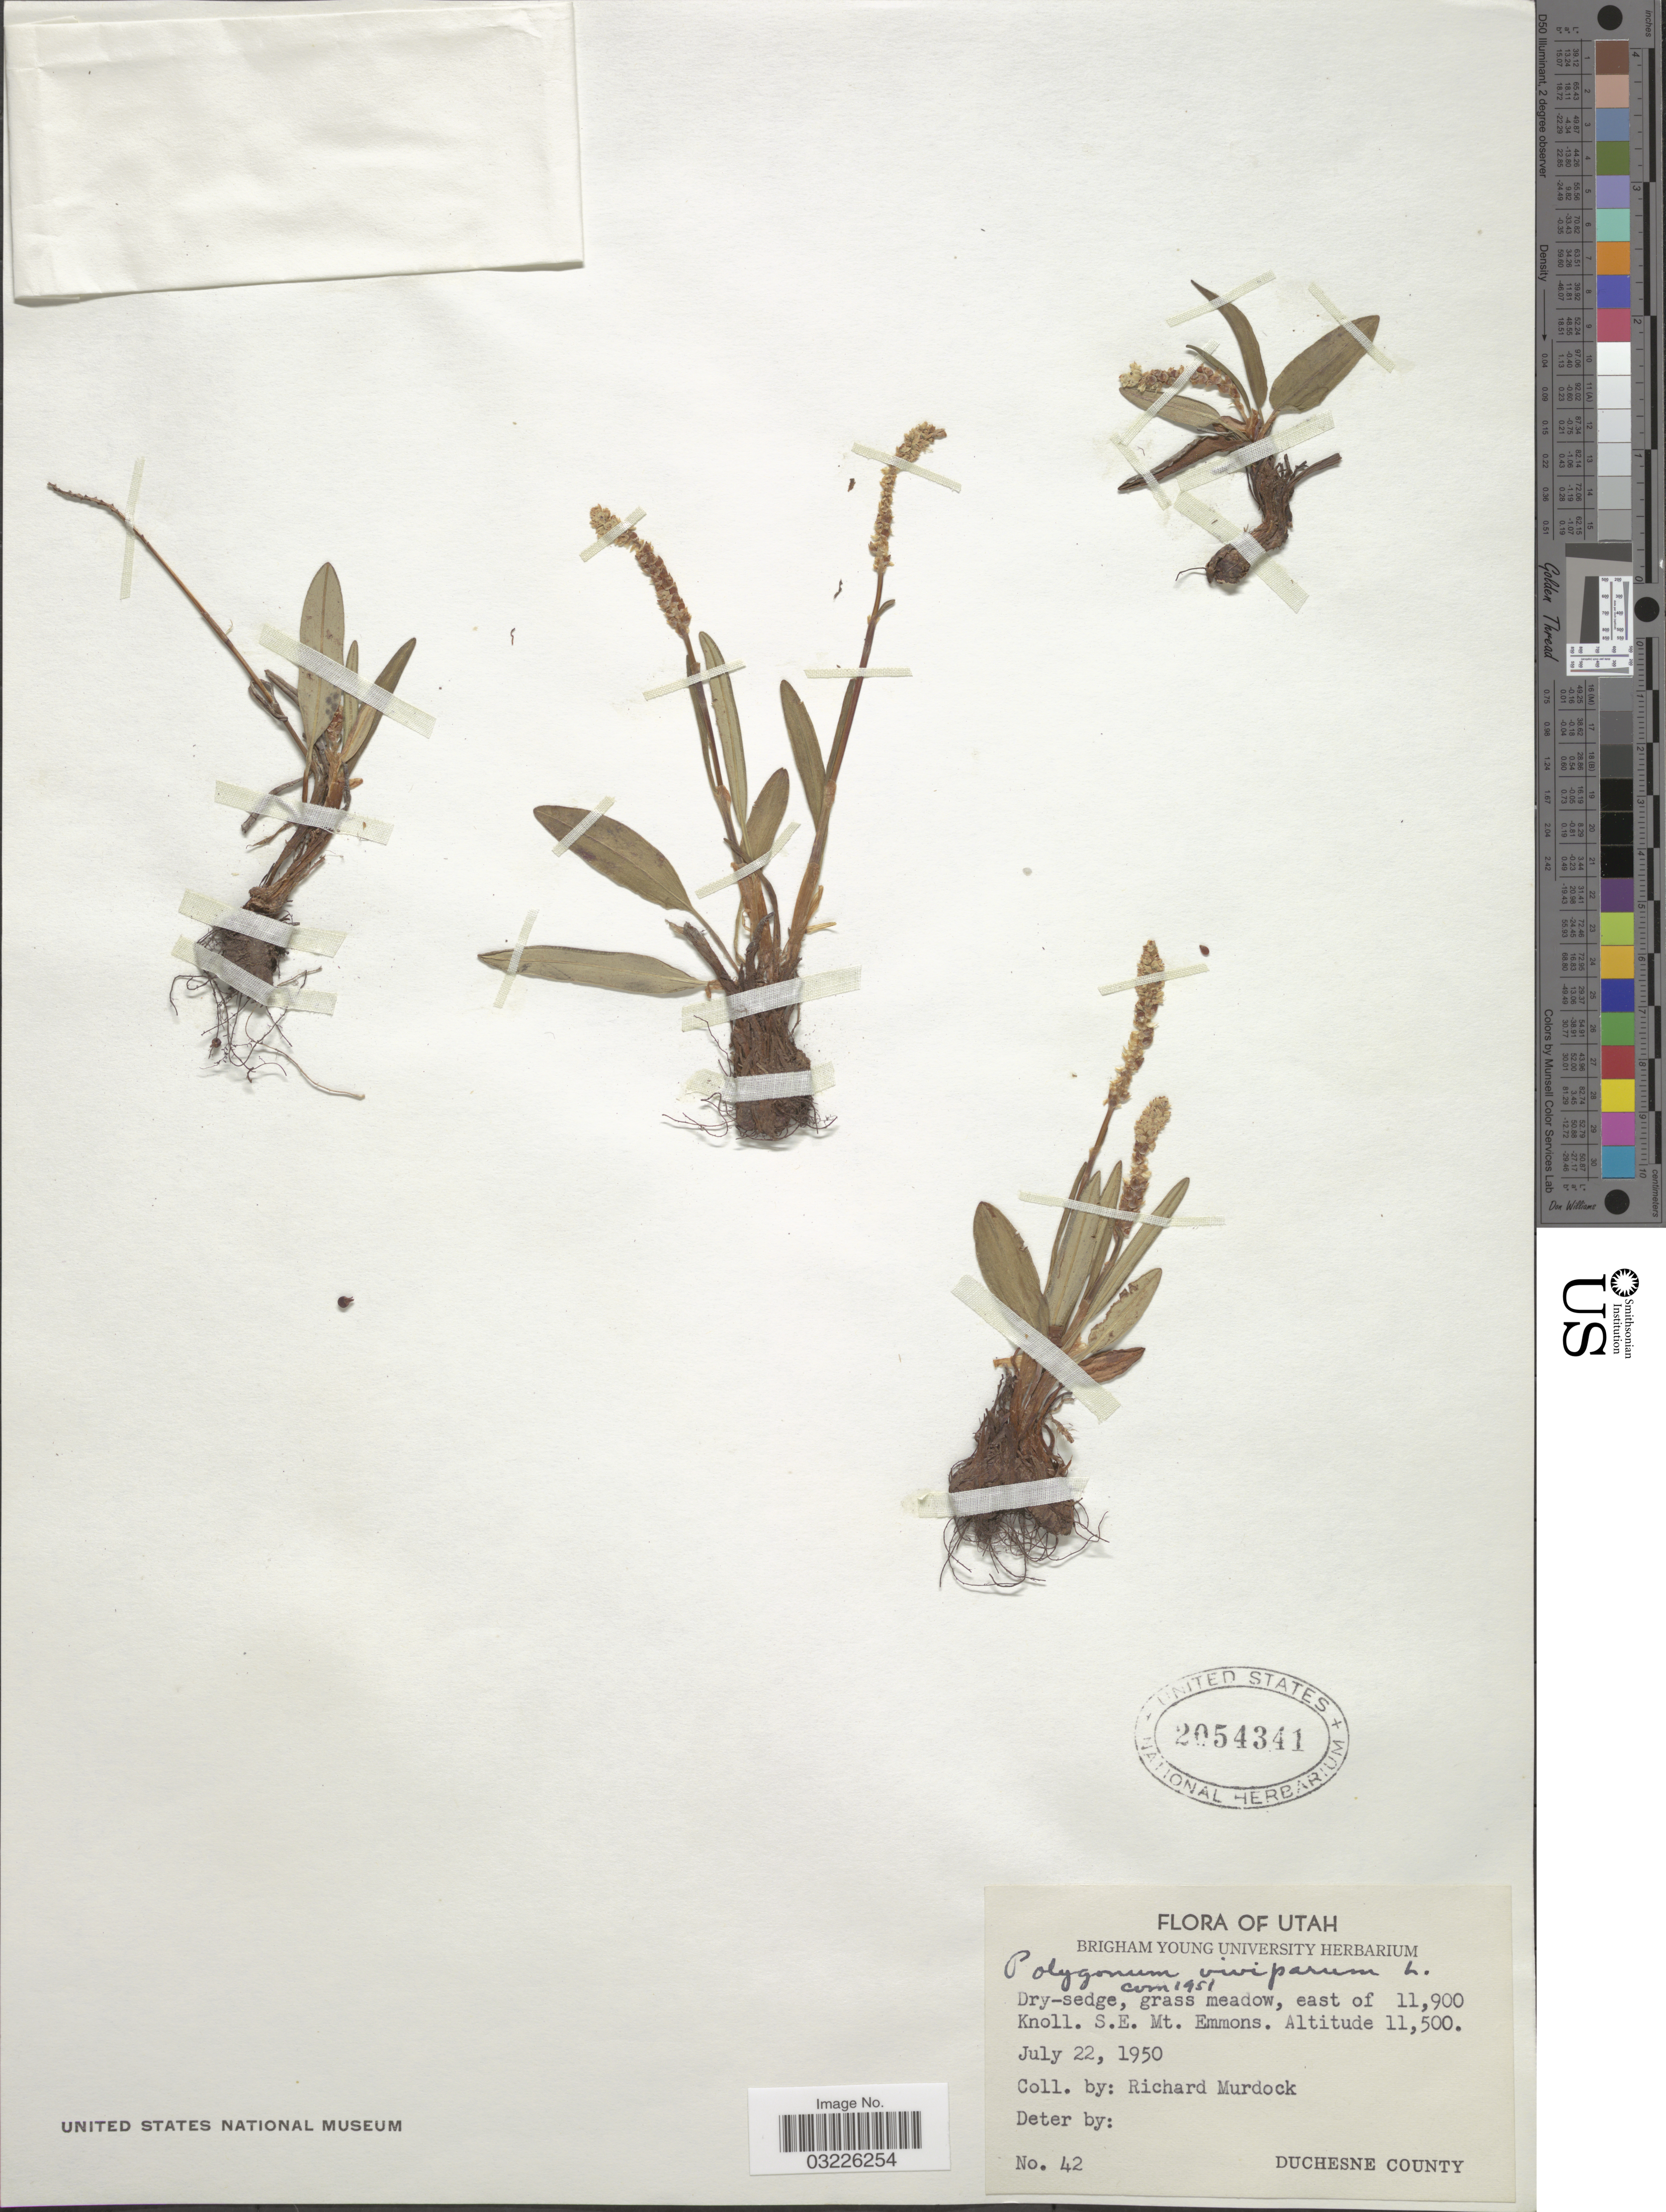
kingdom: Plantae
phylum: Tracheophyta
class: Magnoliopsida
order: Caryophyllales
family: Polygonaceae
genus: Bistorta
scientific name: Bistorta vivipara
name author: (L.) Delarbre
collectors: R. Murdock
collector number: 42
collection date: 1950-07-22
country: United States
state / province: Utah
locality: East of 11.900 Knoll. S.E. Mt. Emmons. Duchesne County.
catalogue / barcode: US 2054341